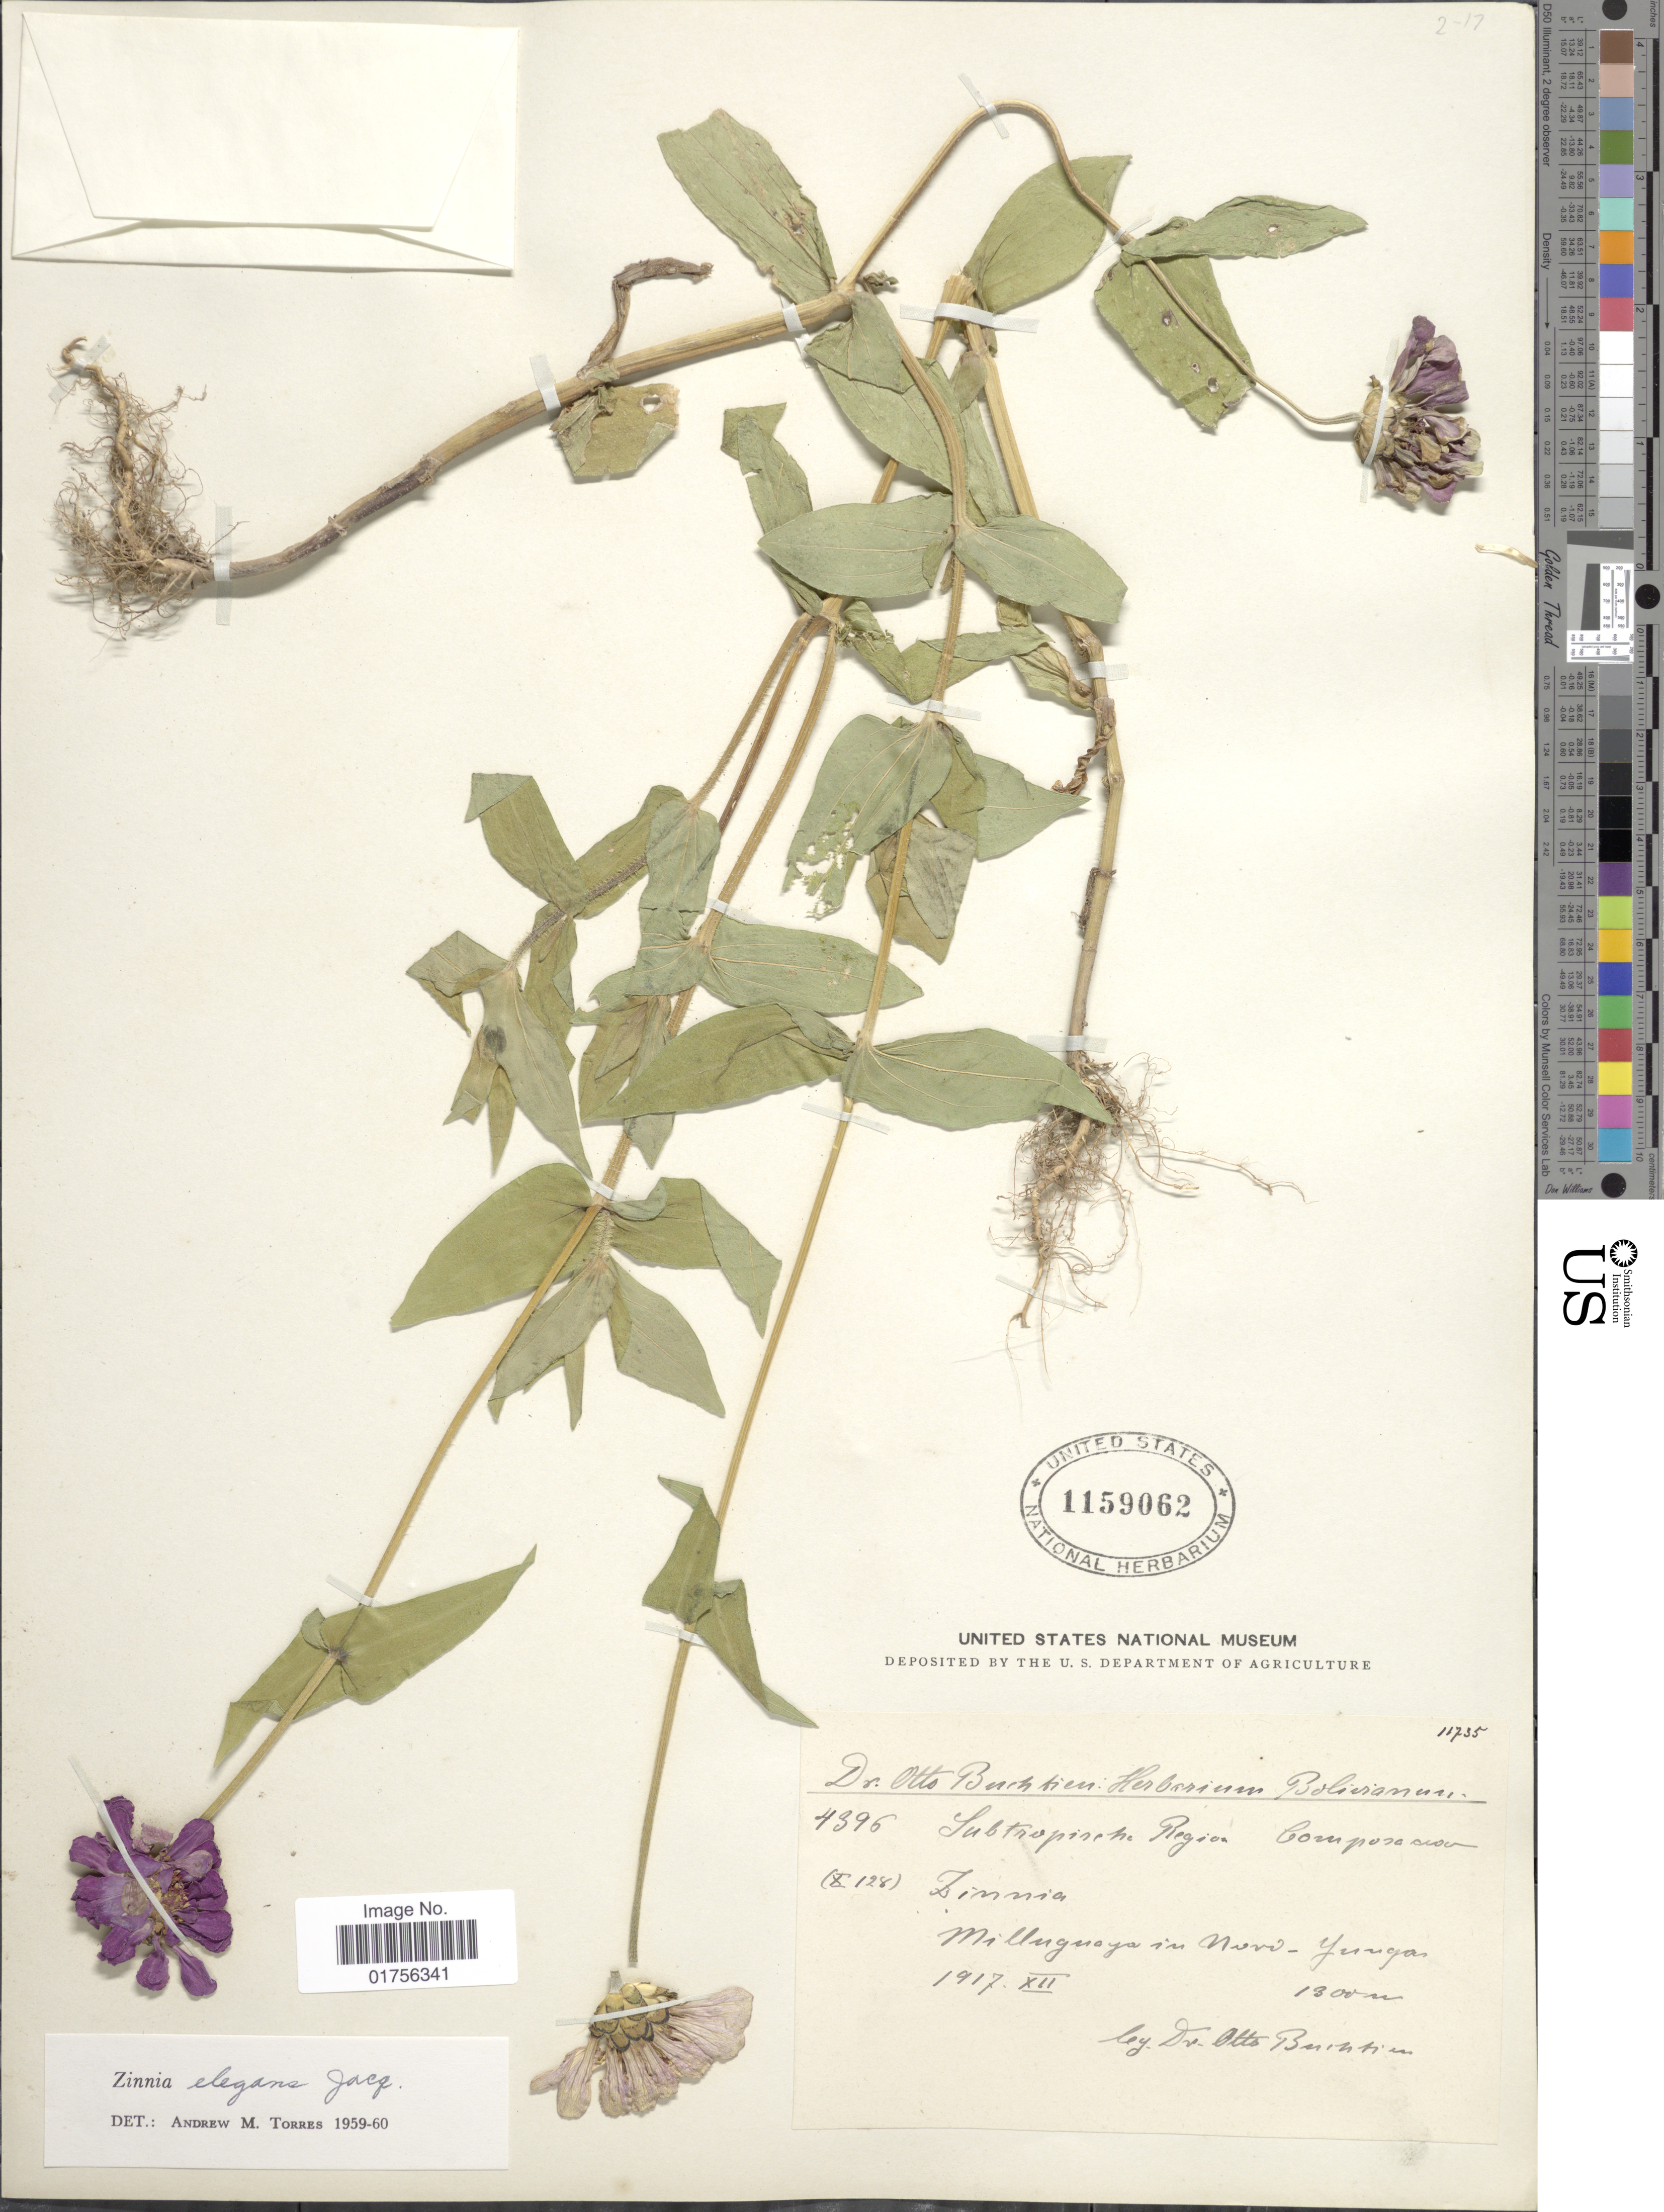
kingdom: Plantae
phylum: Tracheophyta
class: Magnoliopsida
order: Asterales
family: Asteraceae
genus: Zinnia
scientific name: Zinnia elegans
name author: Jacq.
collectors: O. Buchtien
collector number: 4396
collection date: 1917-12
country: Bolivia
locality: Milluguaya in Nord-Yungas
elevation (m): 1300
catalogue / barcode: US 1159062